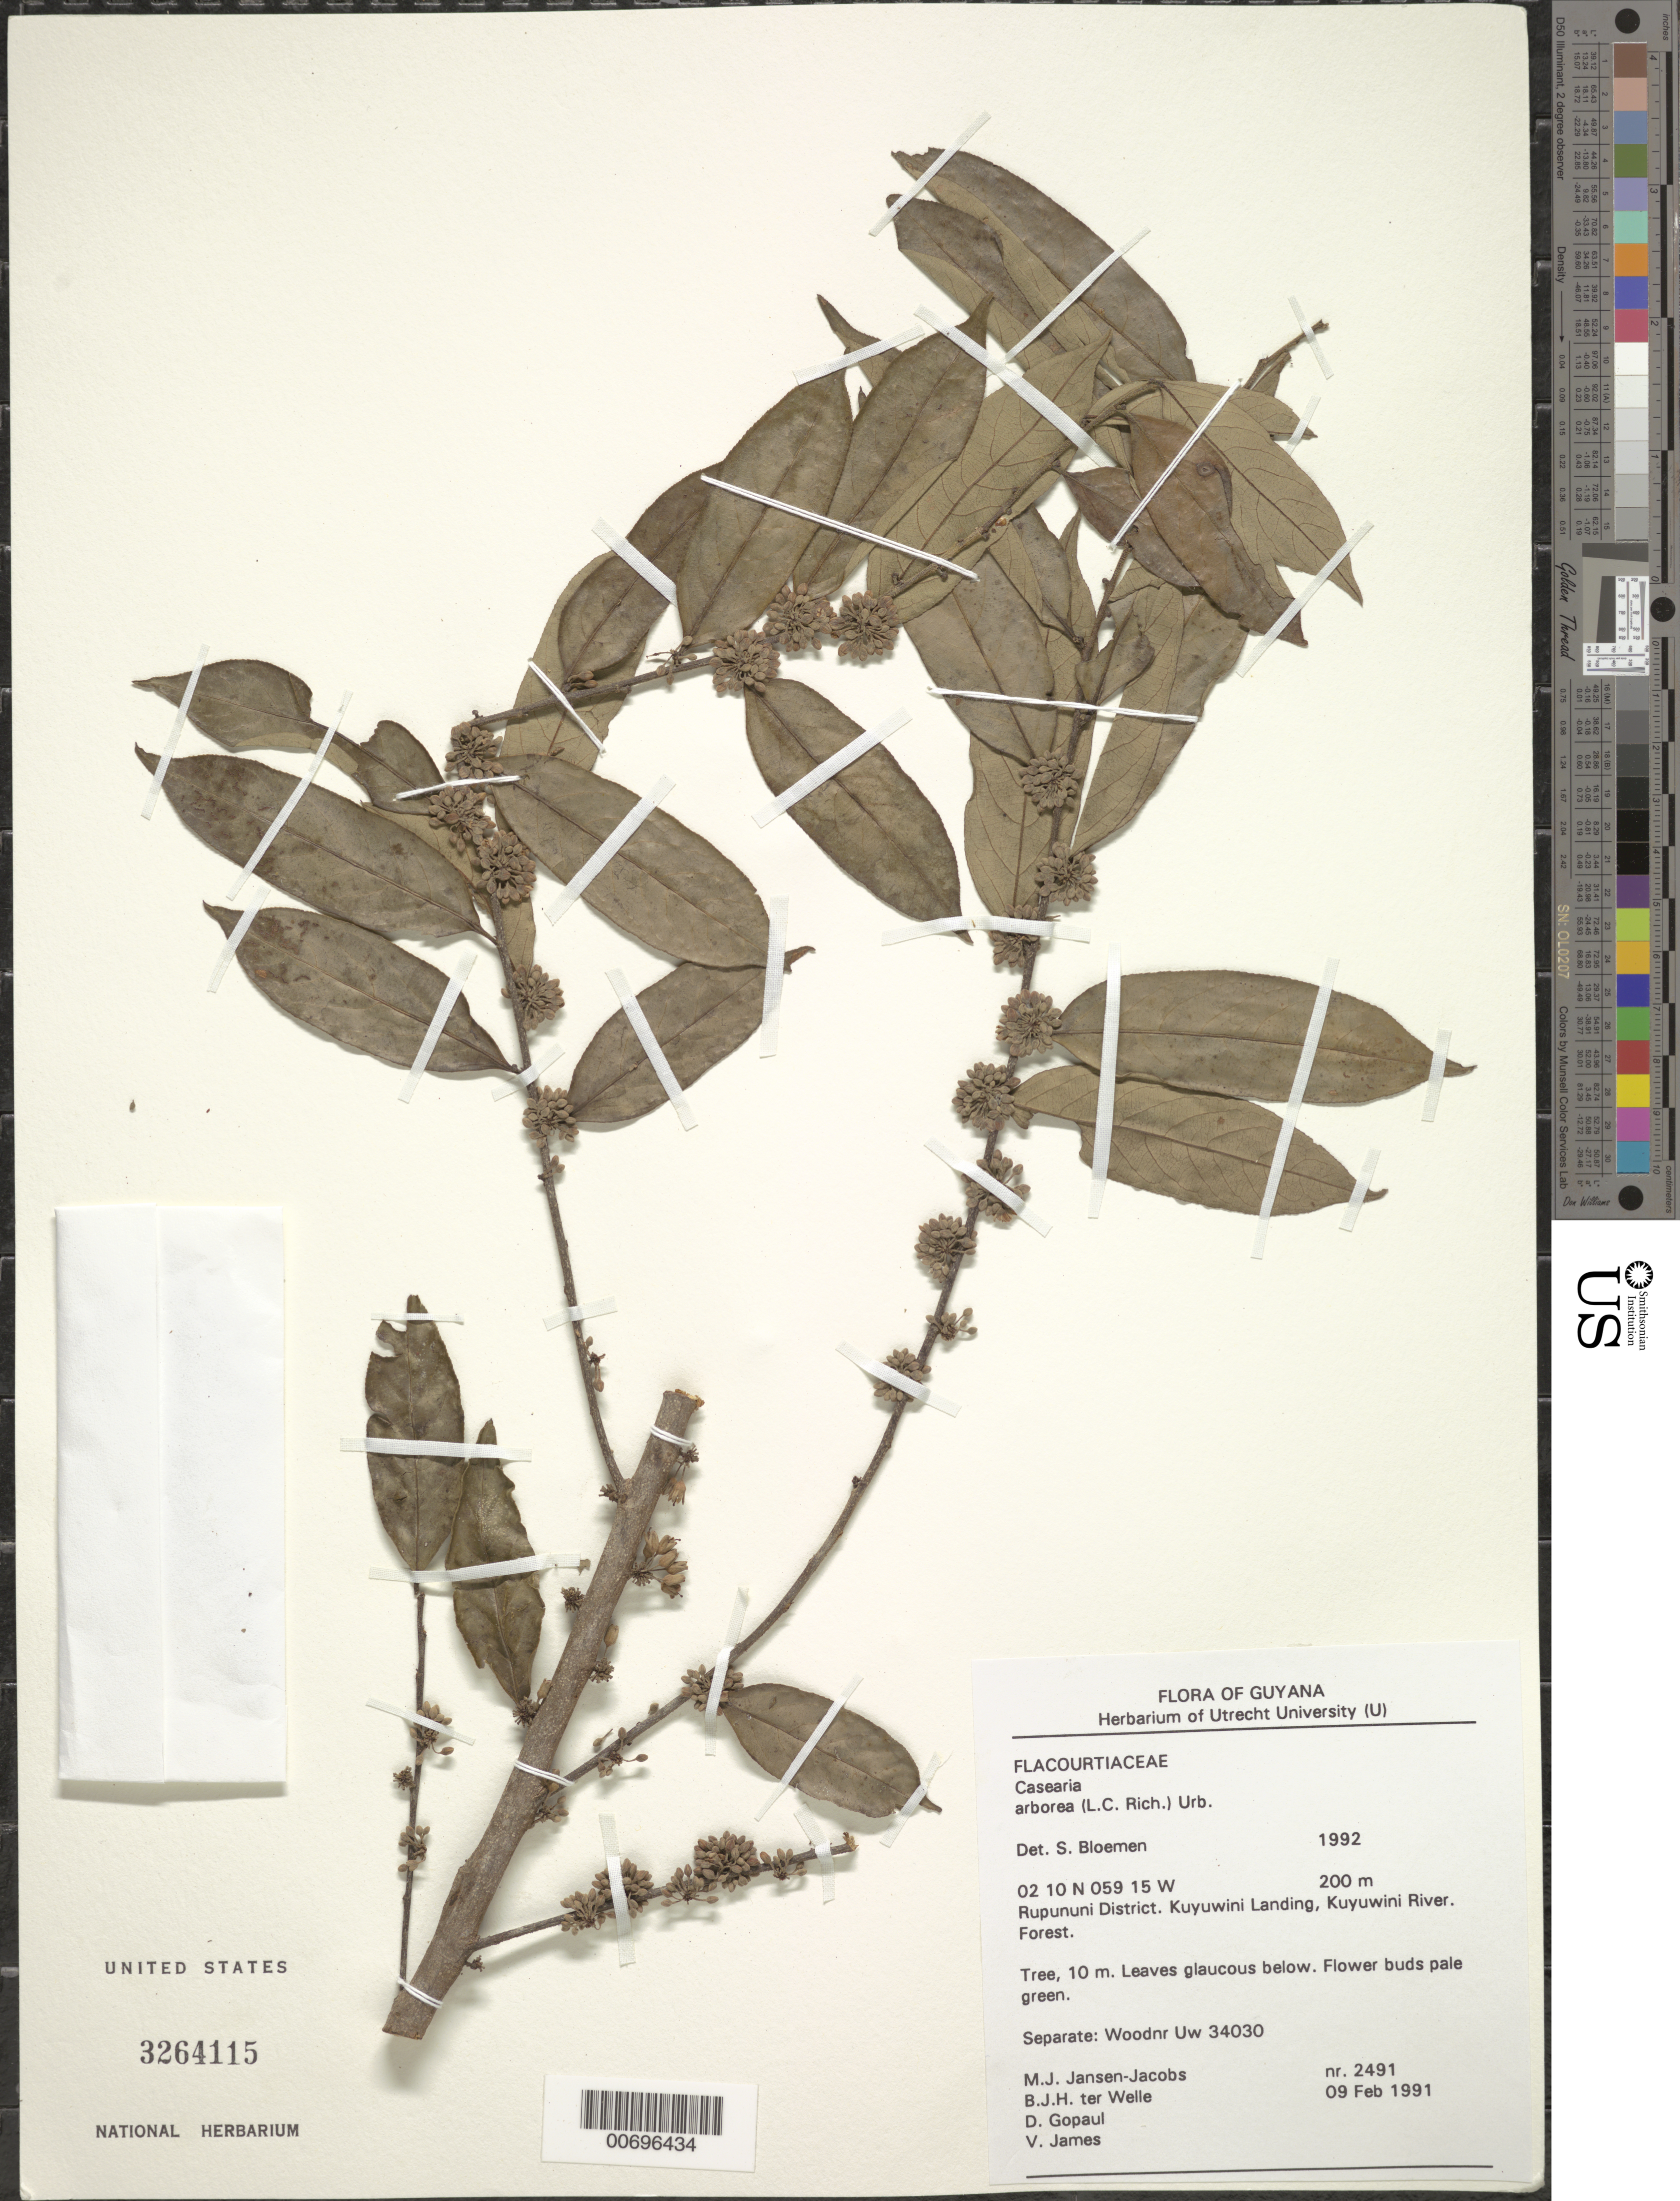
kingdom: Plantae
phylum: Tracheophyta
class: Magnoliopsida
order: Malpighiales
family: Salicaceae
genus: Casearia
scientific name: Casearia arborea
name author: (Rich.) Urb.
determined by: Bloemen, S.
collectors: M. J. Jansen-Jacobs, B. Welle, D. Gopaul & V. James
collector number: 2491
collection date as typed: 9-Feb-91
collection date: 1991-02-09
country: Guyana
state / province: U. Takutu-U. Essequibo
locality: Kuyuwini Landing, Kuyuwini River, Rupununi District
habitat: Forest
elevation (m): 200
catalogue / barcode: US 3264115